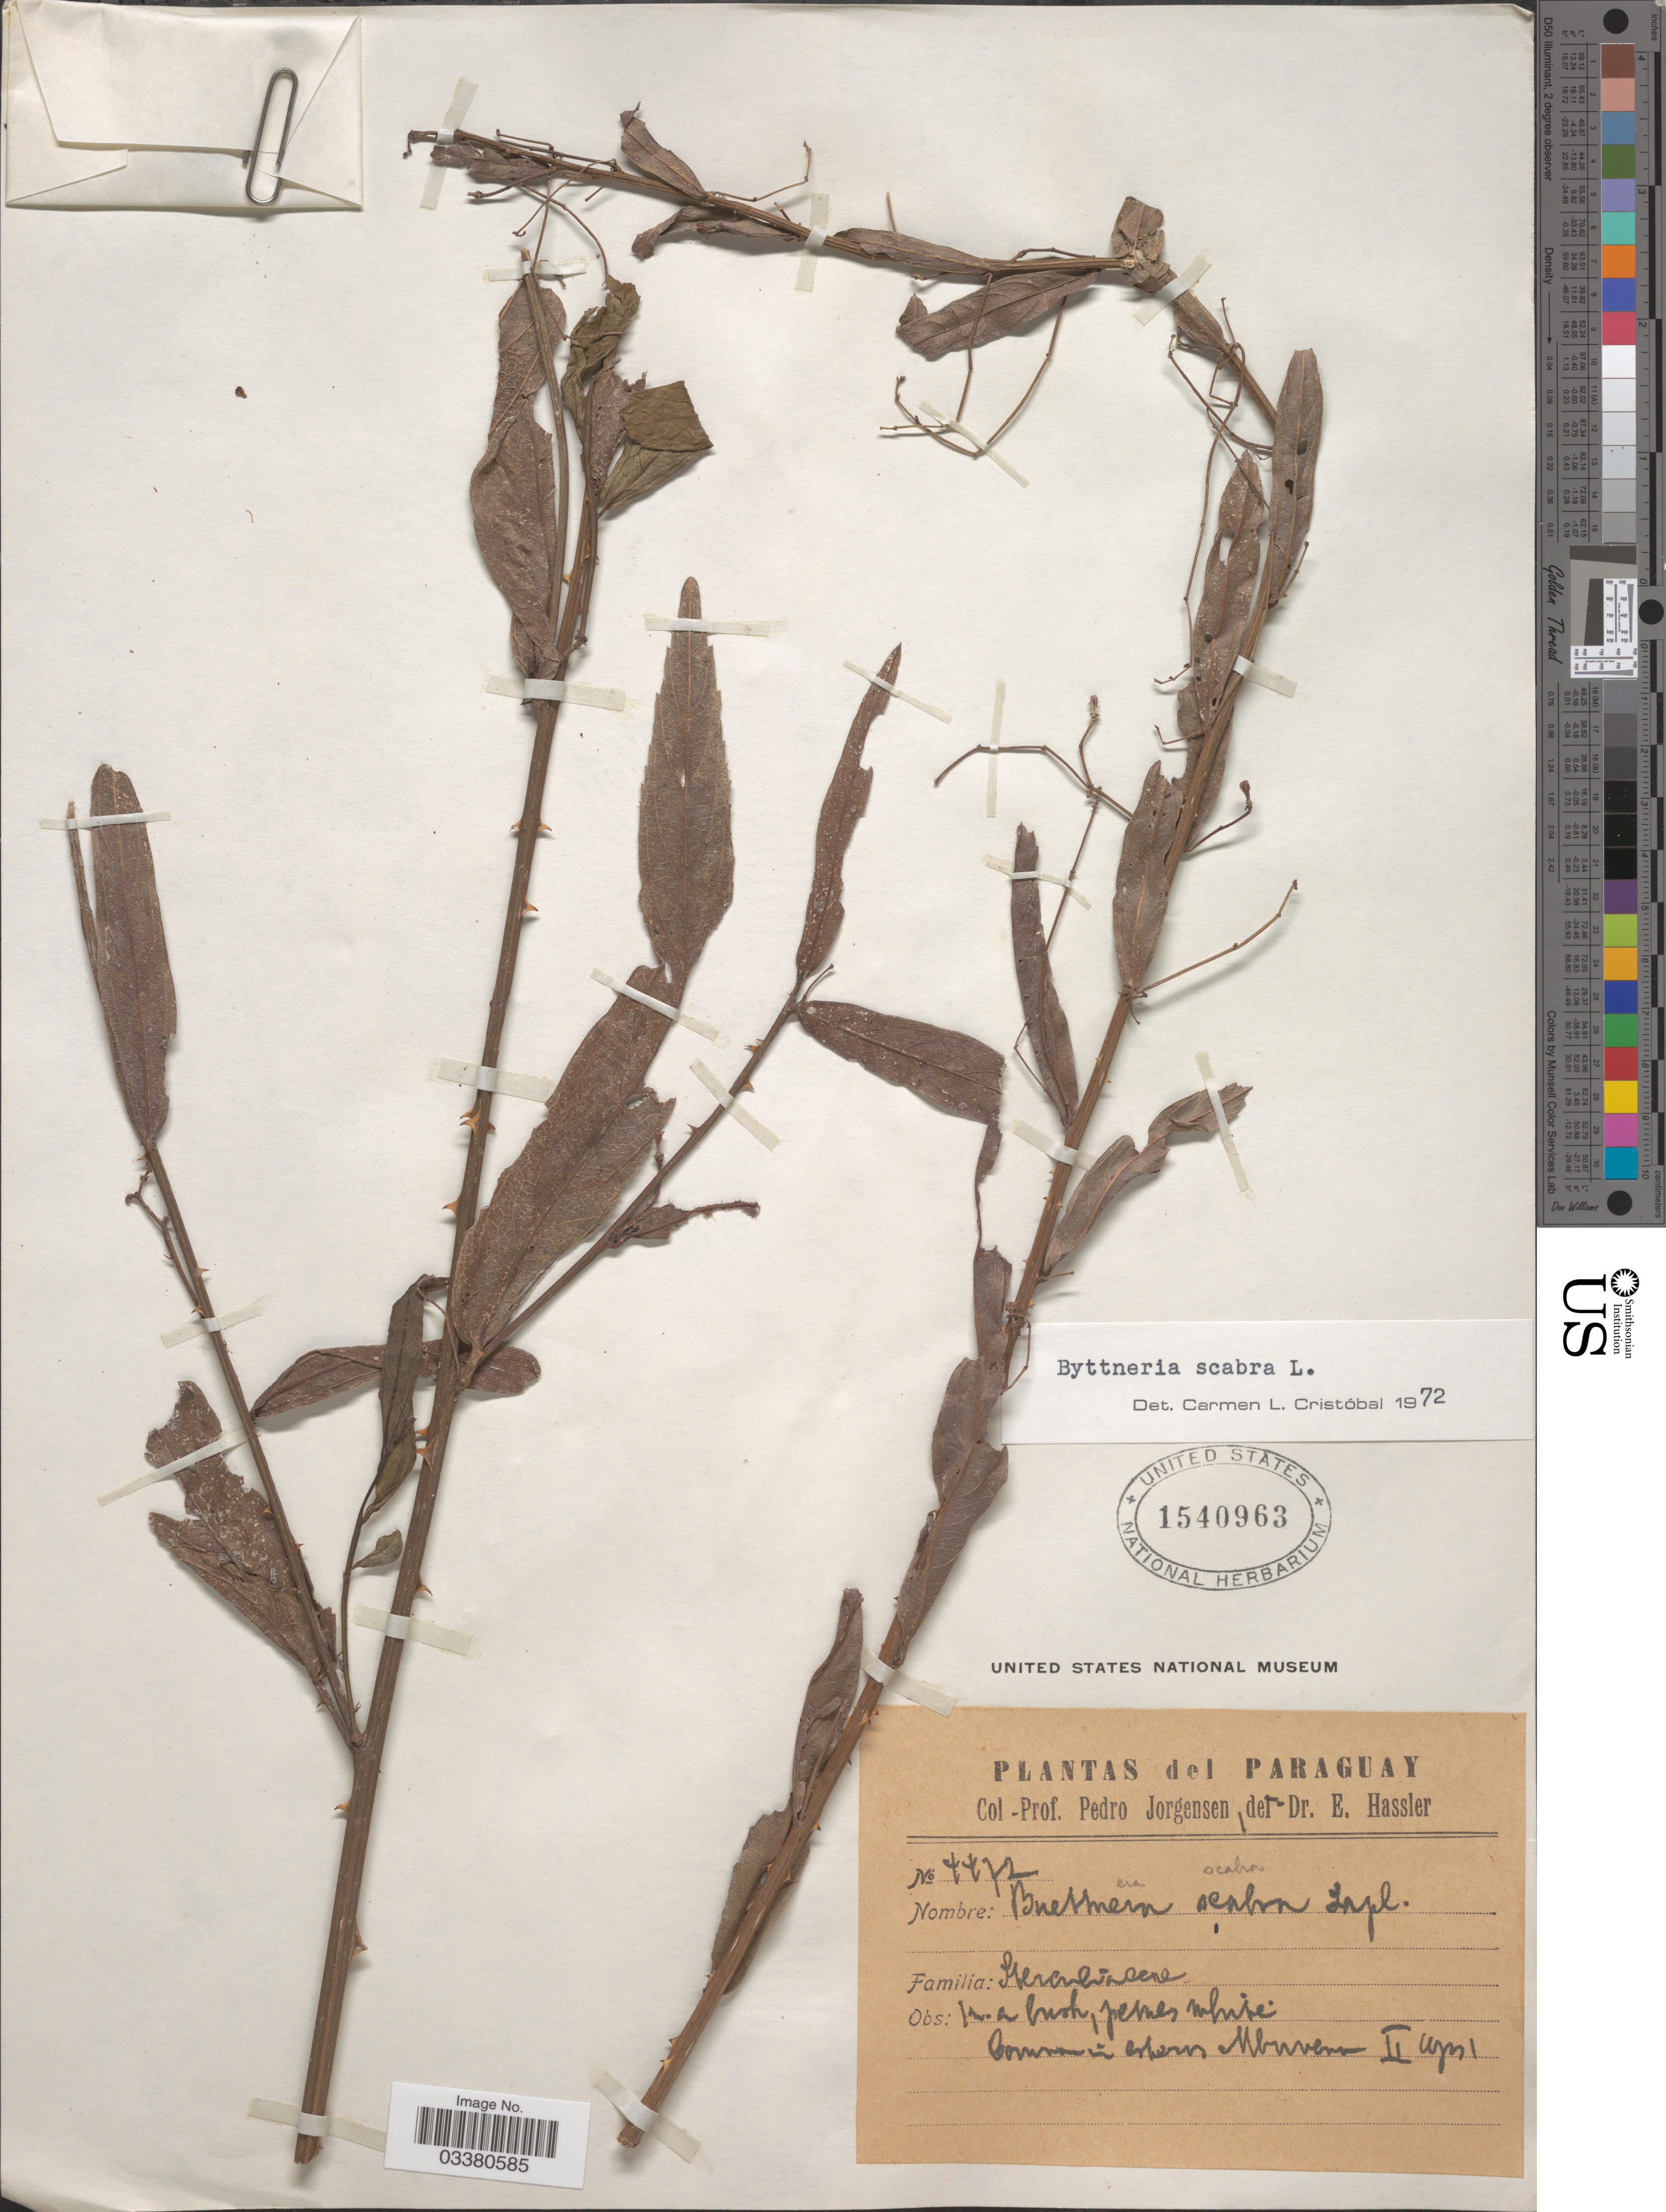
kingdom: Plantae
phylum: Tracheophyta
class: Magnoliopsida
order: Malvales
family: Malvaceae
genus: Byttneria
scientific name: Byttneria scabra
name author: L.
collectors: P. Jörgensen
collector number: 4472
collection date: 1931-02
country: Paraguay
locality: Commún [interpreted] erteros [interpreted] Mburrena [interpreted].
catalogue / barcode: US 1540963